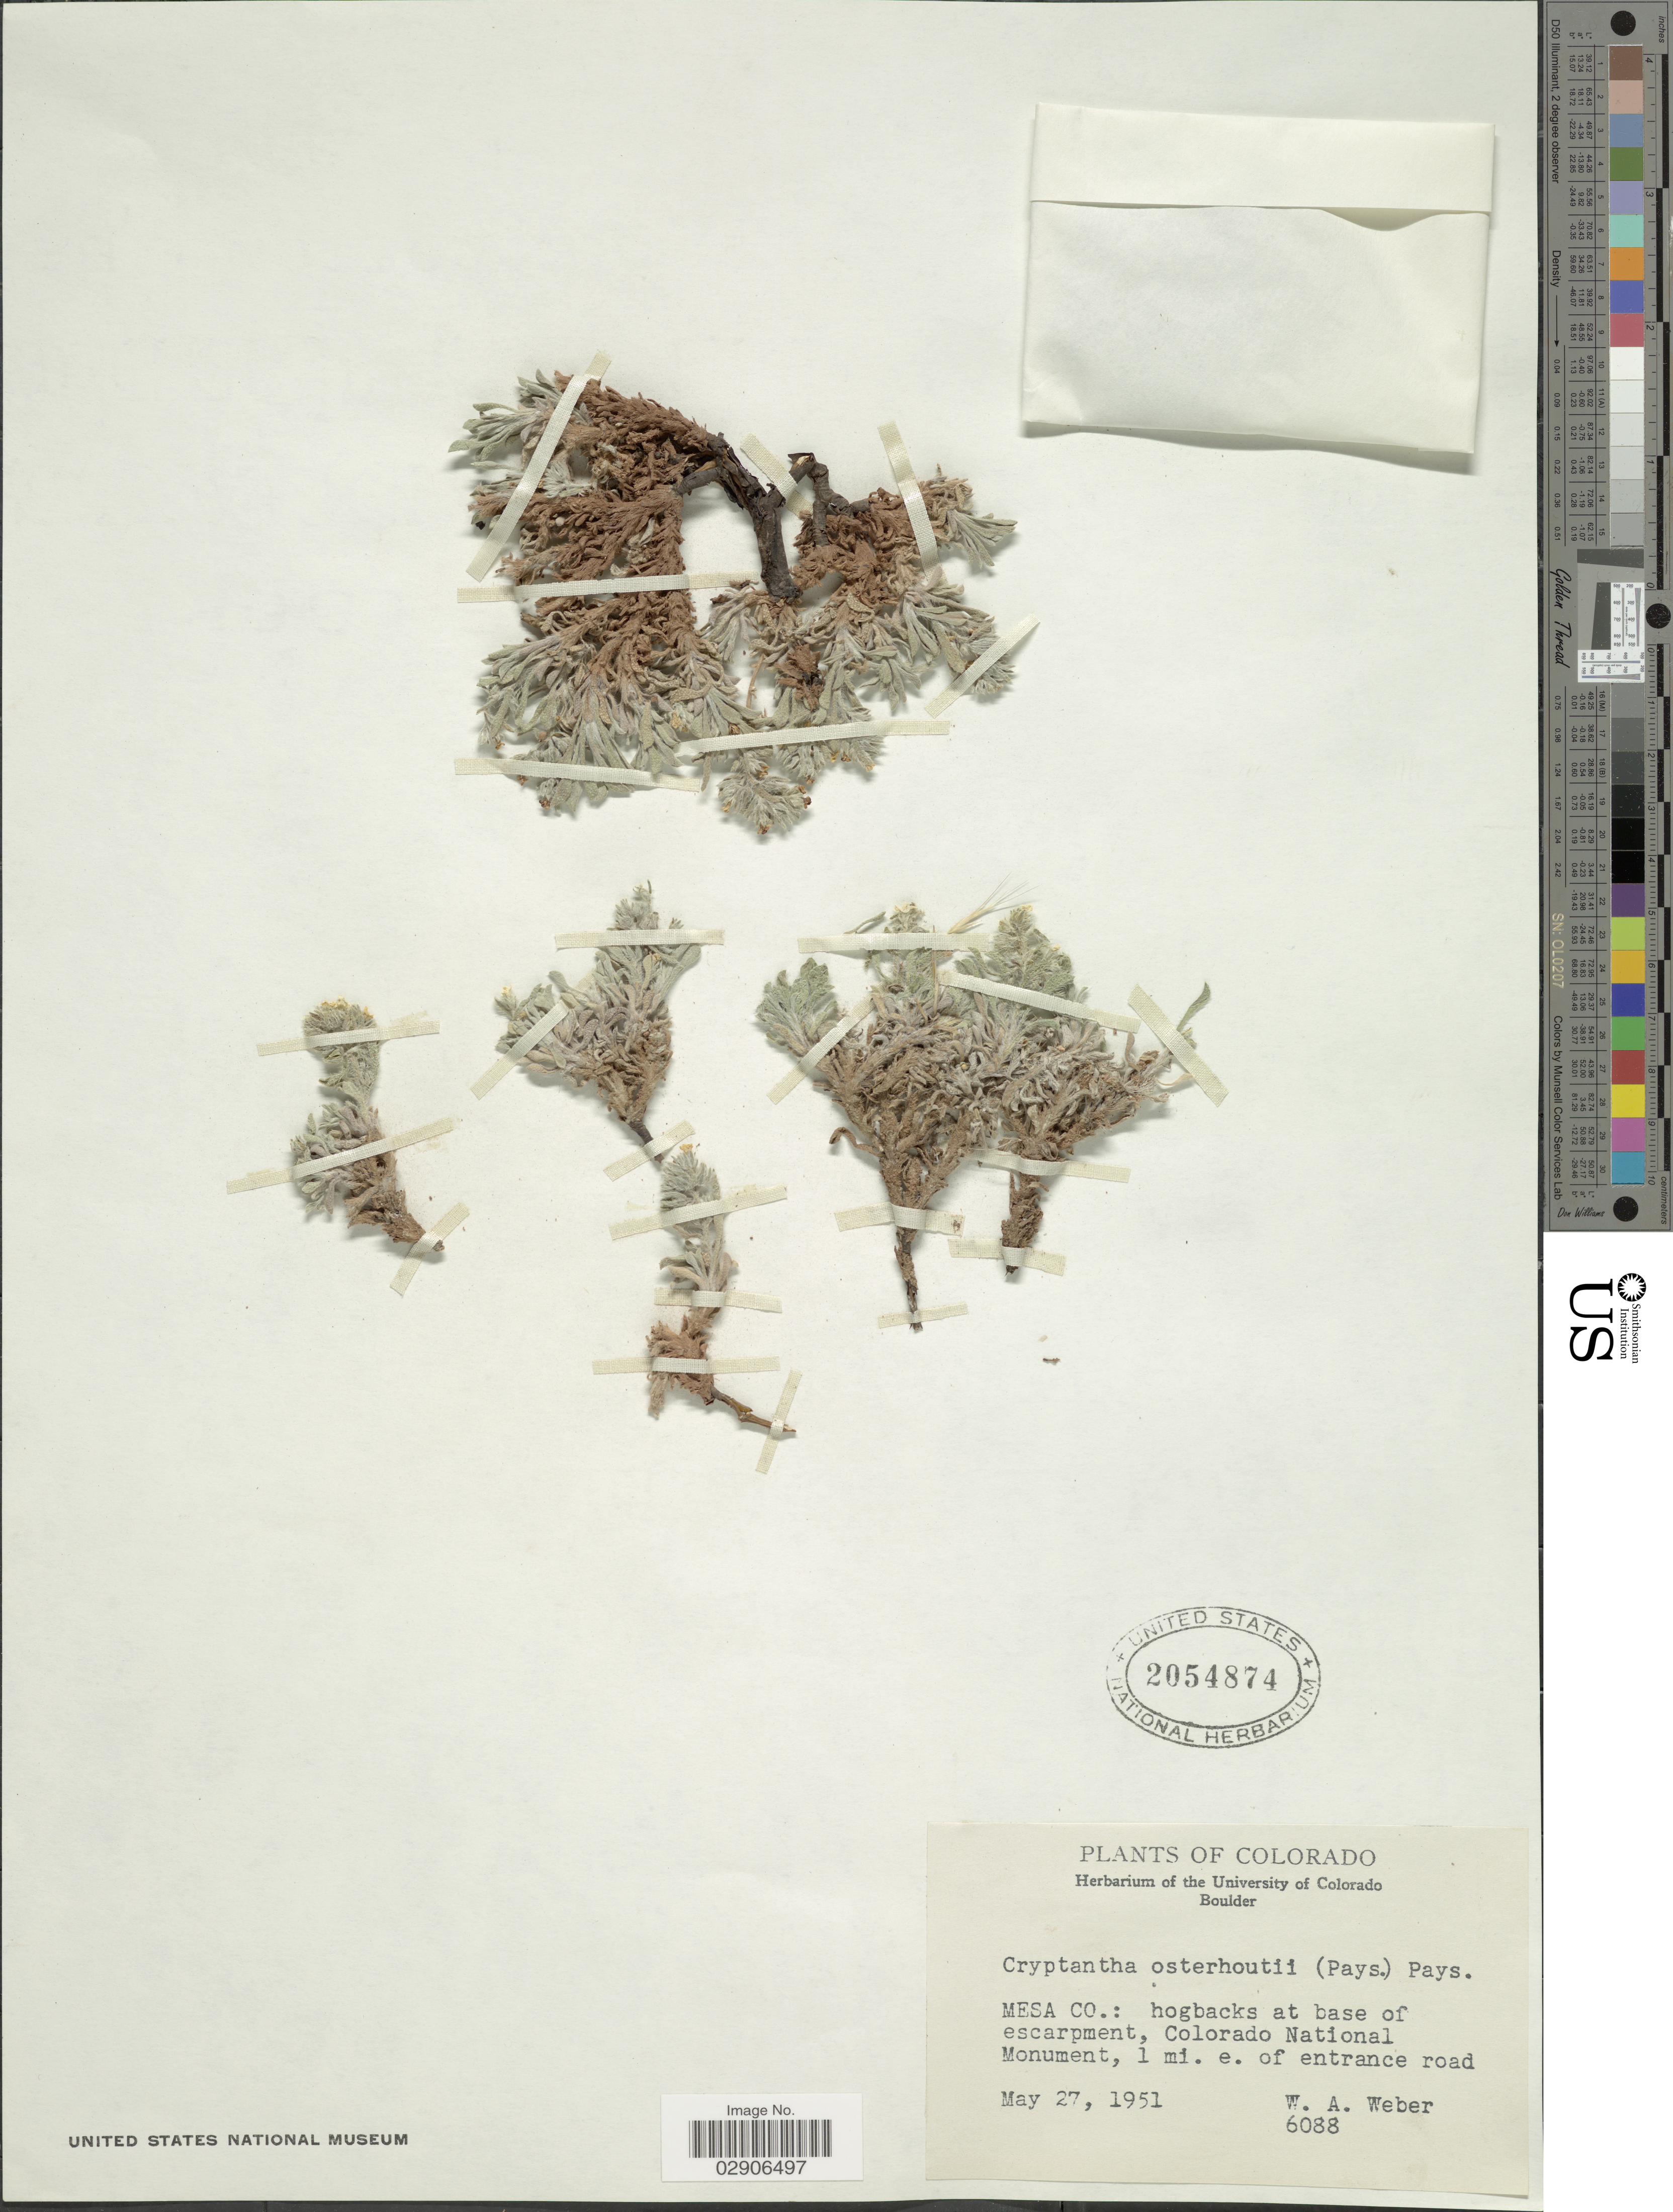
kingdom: Plantae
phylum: Tracheophyta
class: Magnoliopsida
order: Boraginales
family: Boraginaceae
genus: Oreocarya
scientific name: Oreocarya osterhoutii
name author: Payson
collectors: W. A. Weber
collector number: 6088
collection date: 1951-05-27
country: United States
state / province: Colorado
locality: Mesa Co.: hogbacks at base of escarpment, Colorado National Monument, 1 mi. e. of entrance road.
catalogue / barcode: US 2054874